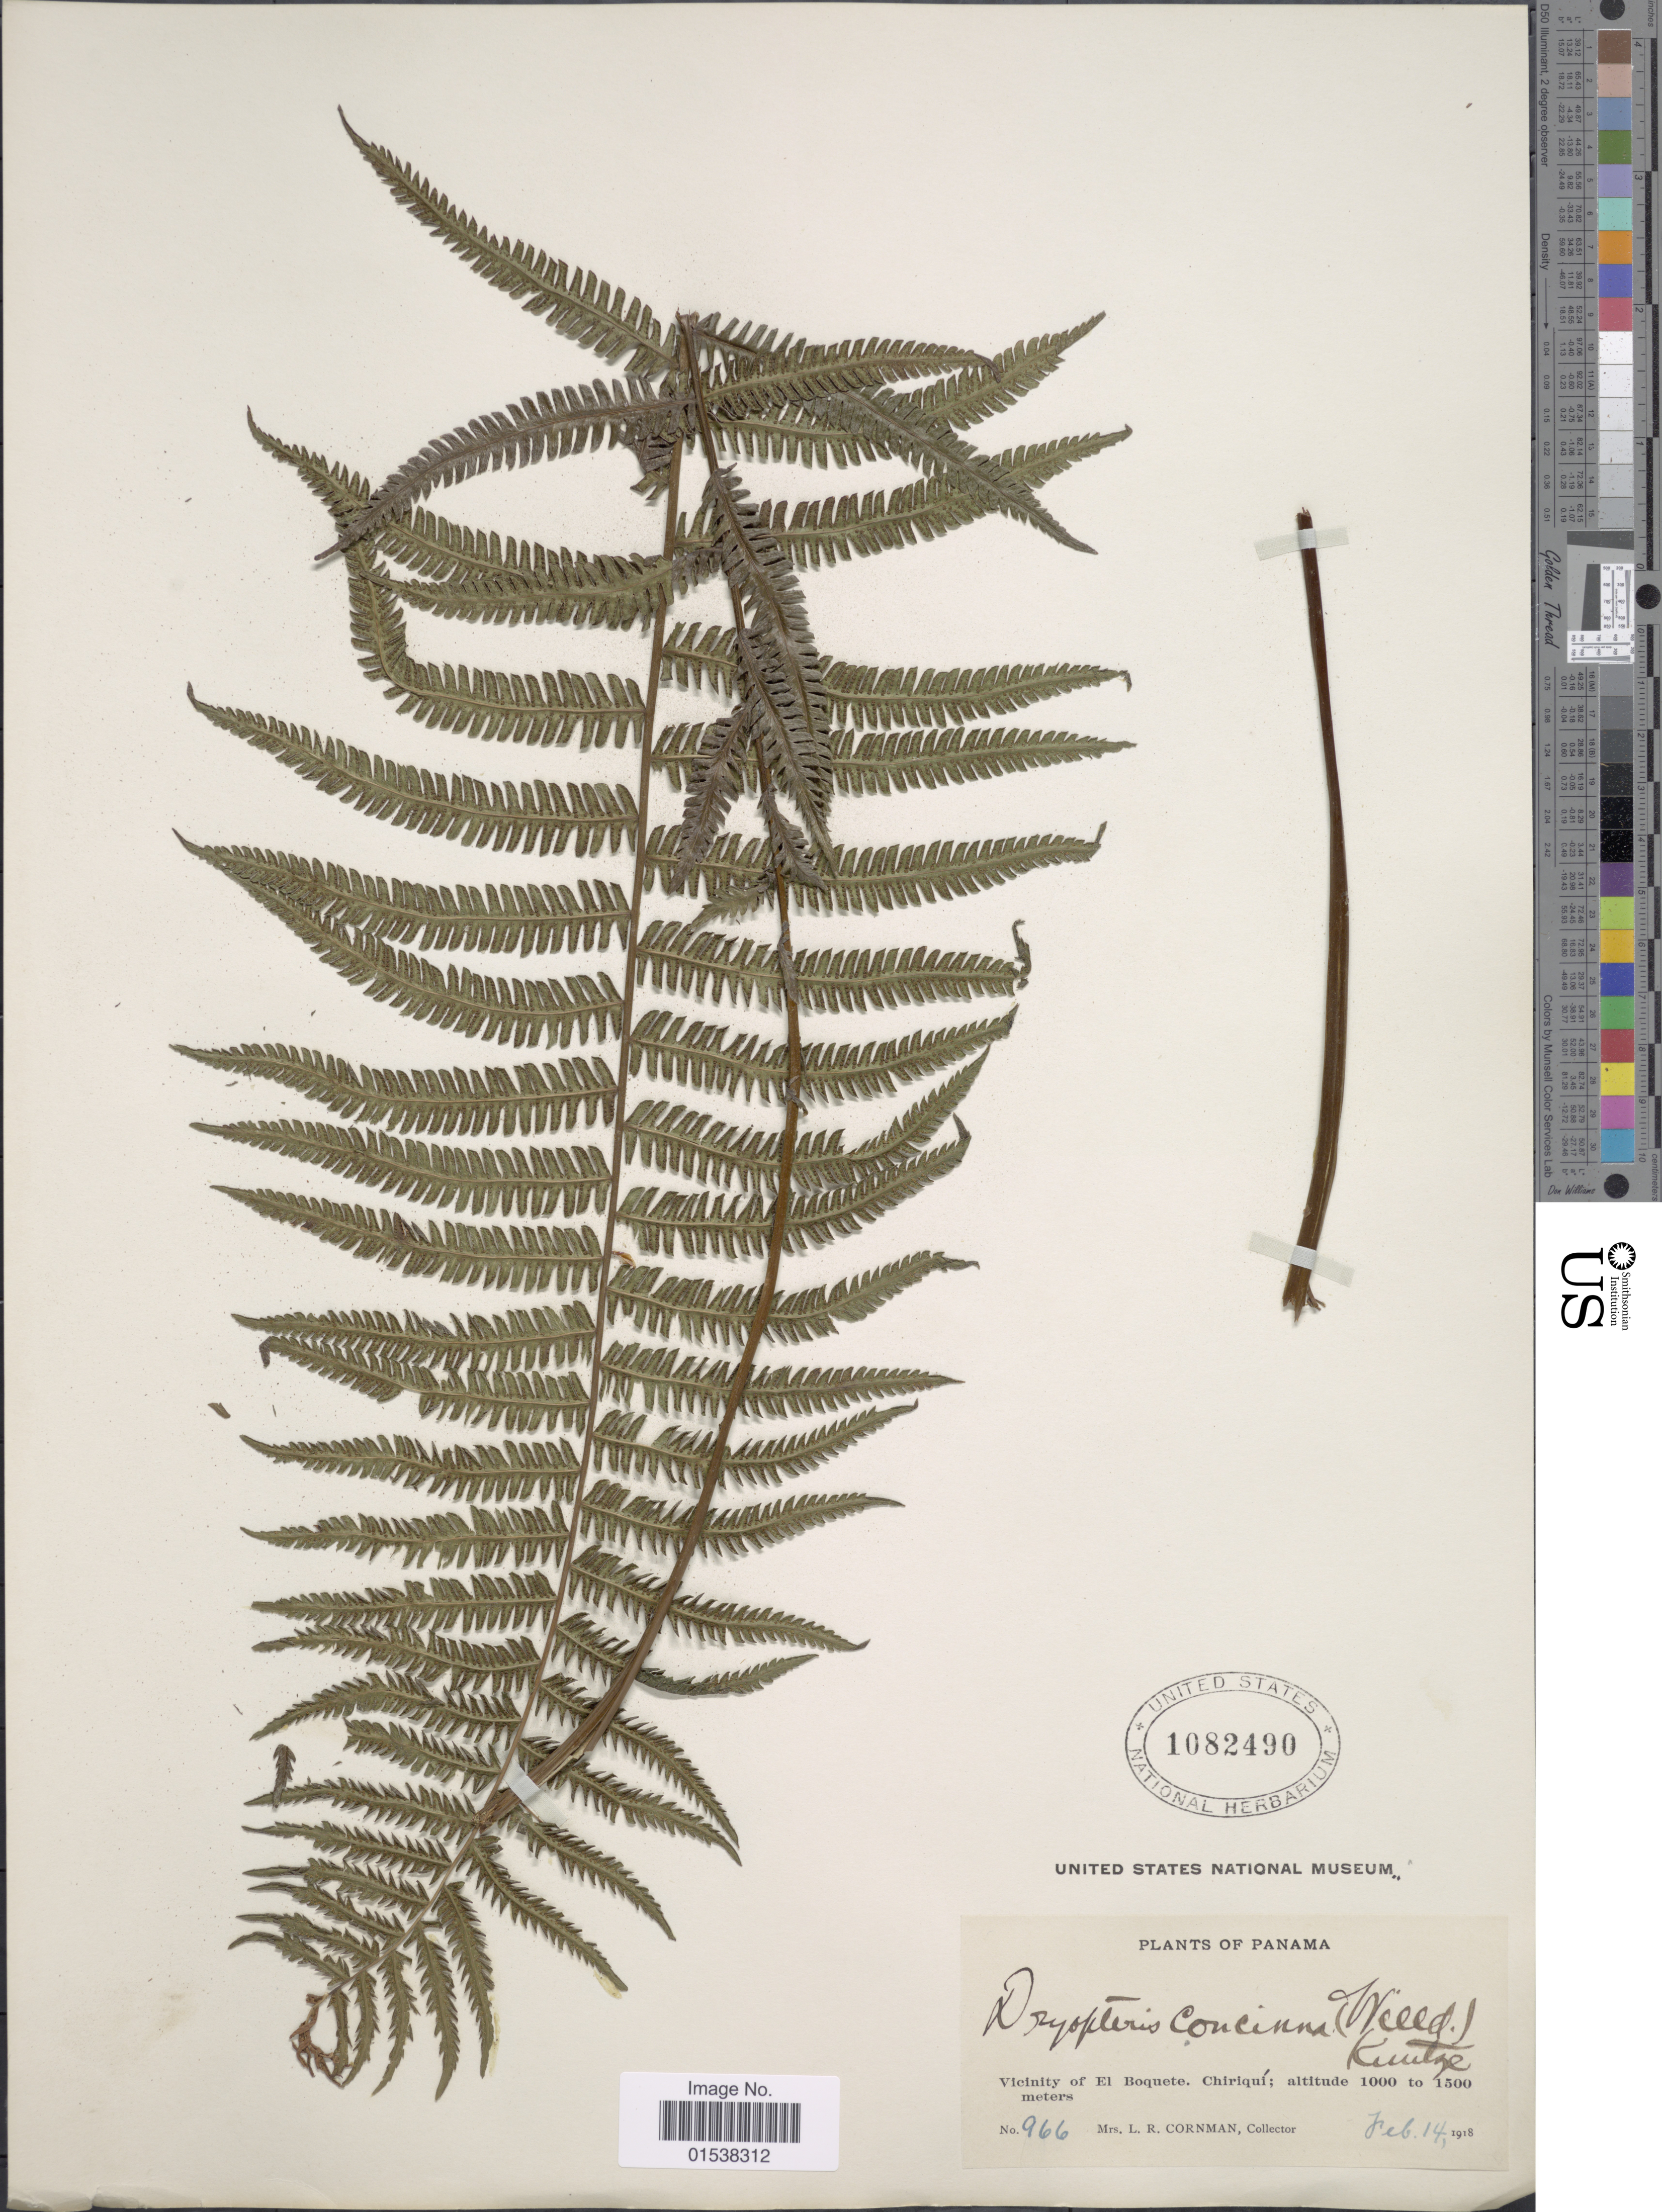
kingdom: Plantae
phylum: Tracheophyta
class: Polypodiopsida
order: Polypodiales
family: Thelypteridaceae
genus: Amauropelta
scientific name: Amauropelta concinna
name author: (Willd.) Pic. Serm.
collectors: L. Cornman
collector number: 966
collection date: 1918-02-14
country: Panama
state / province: Chiriqui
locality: Vicinity of El Boquete, Chiriqui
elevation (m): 1000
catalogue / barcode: US 1082490